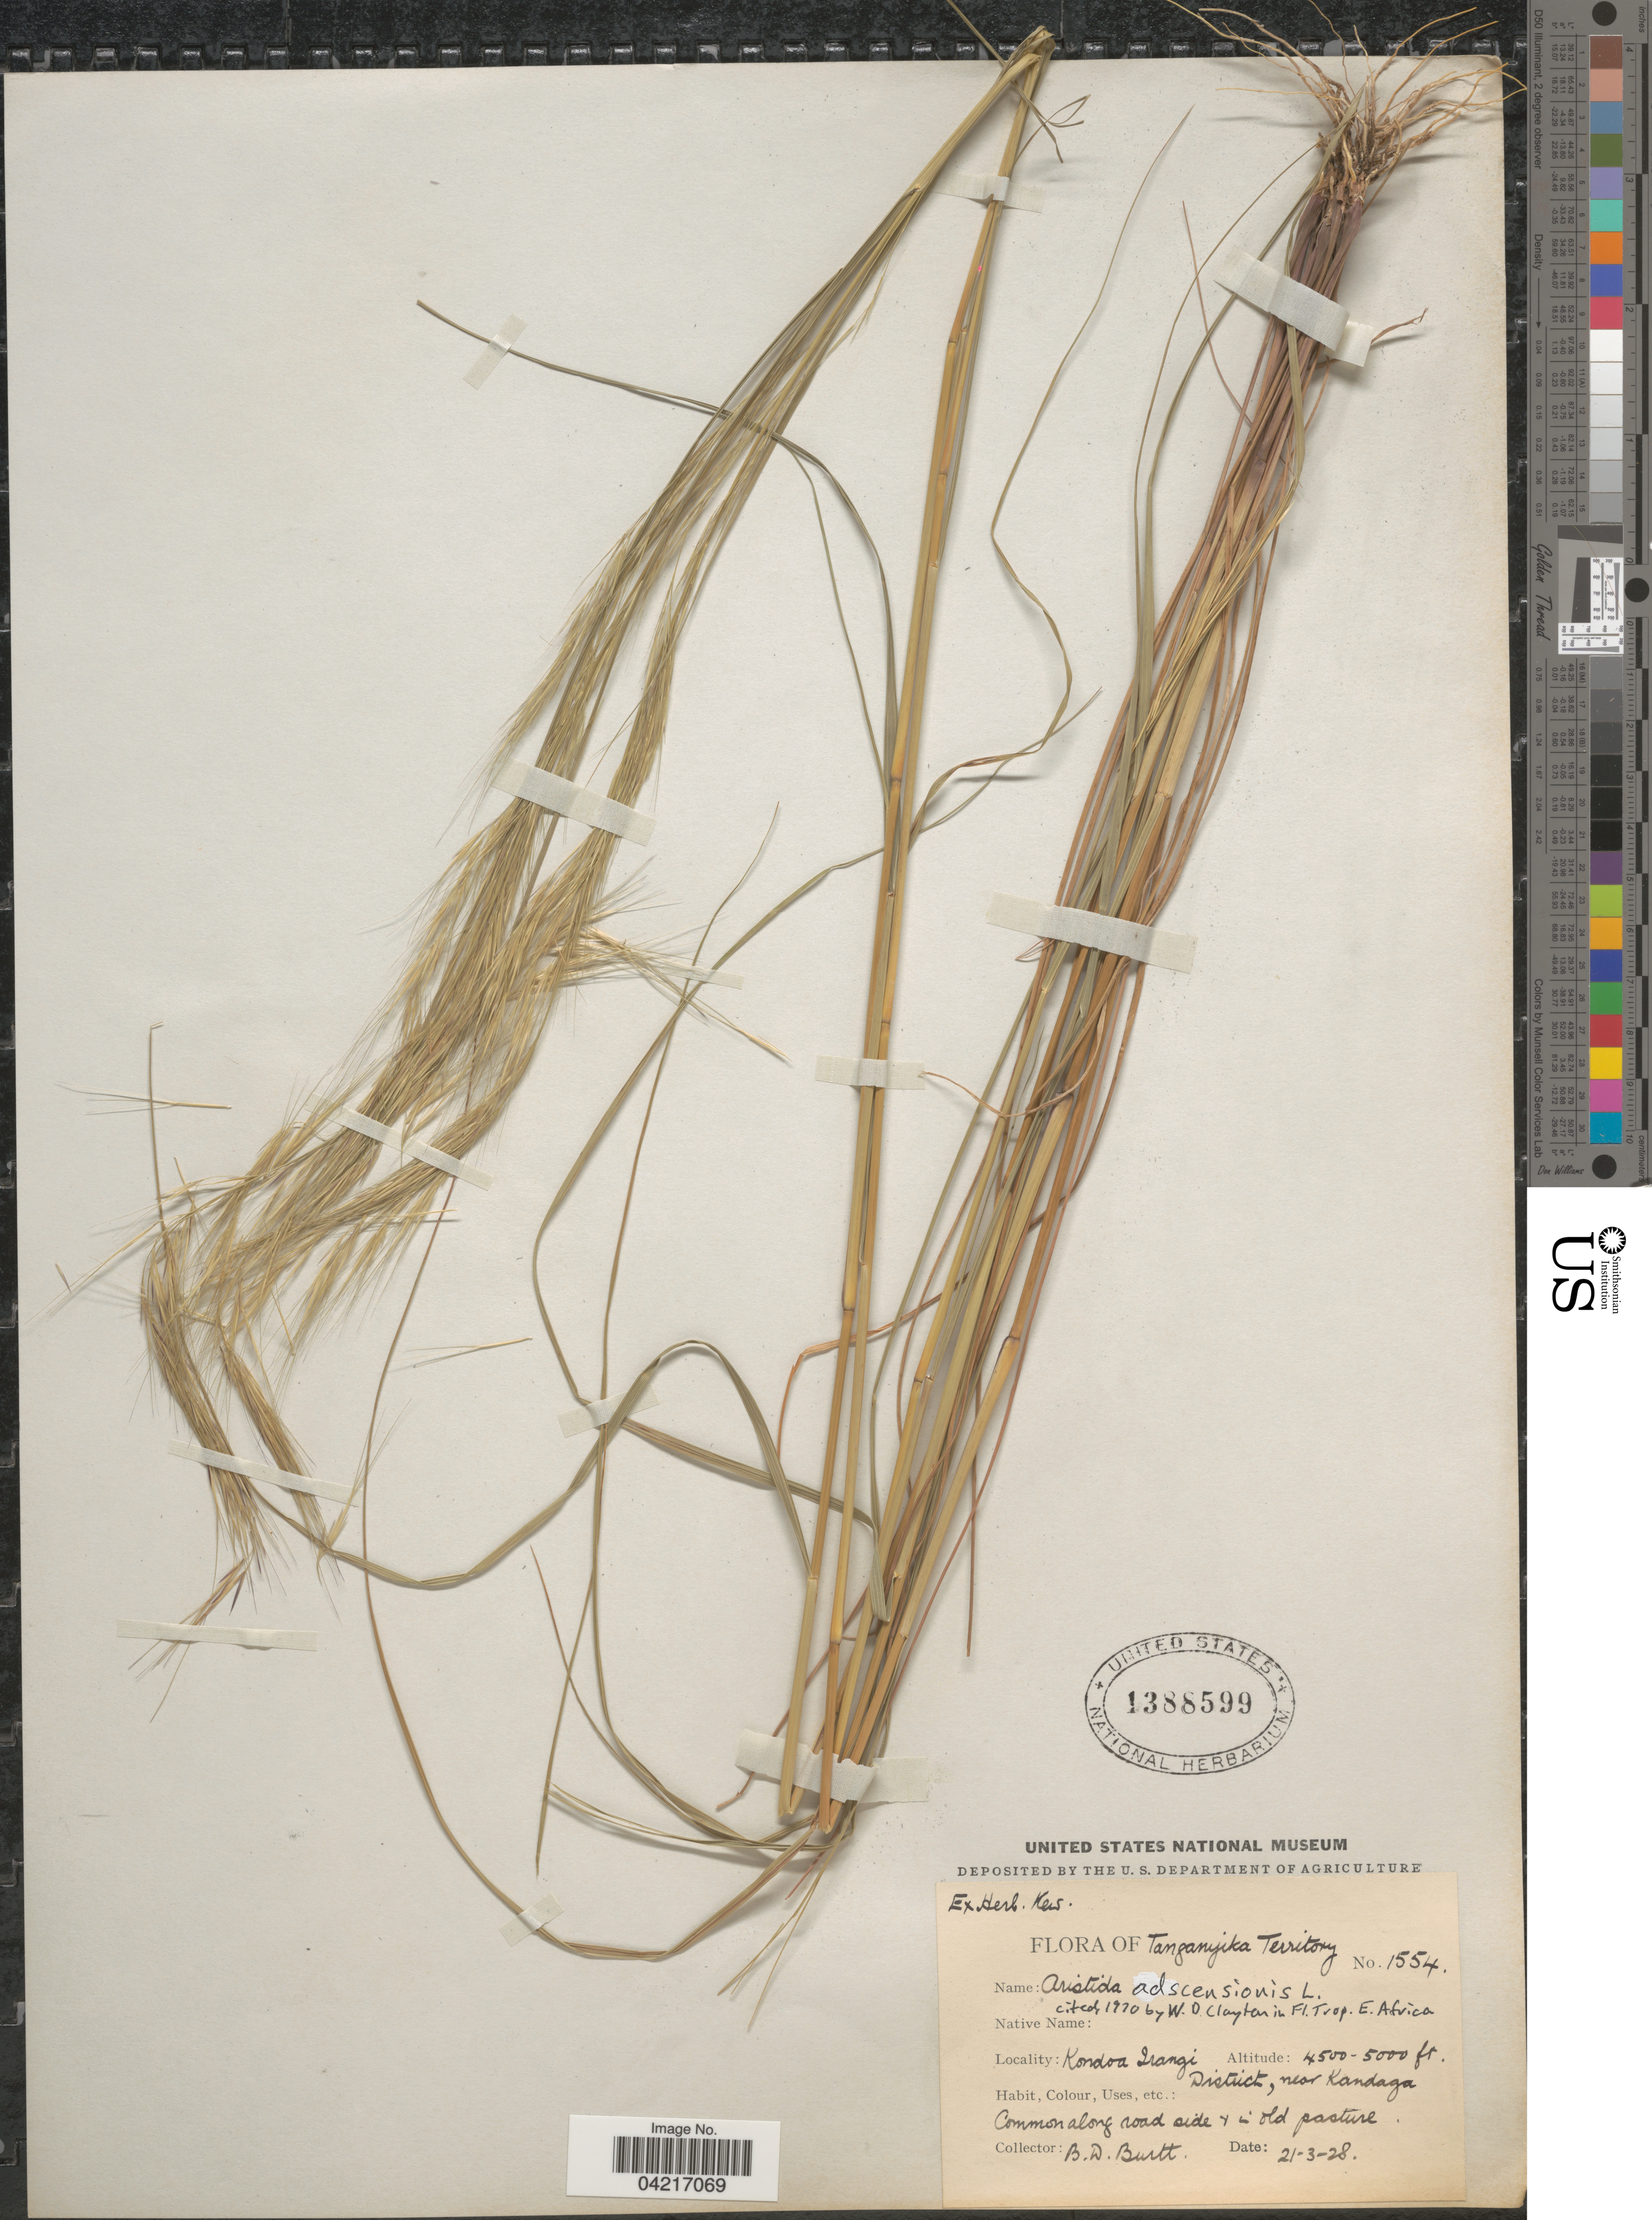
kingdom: Plantae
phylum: Tracheophyta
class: Liliopsida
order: Poales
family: Poaceae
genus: Aristida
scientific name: Aristida adscensionis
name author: L.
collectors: B. D. Burtt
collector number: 1554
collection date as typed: Transcribed d/m/y: 21/3/28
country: Tanzania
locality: Tanganyika Territory. Kondoa Irangi District, near Kandaga. Common along road side & in old pasture.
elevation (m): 1372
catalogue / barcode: US 1388599